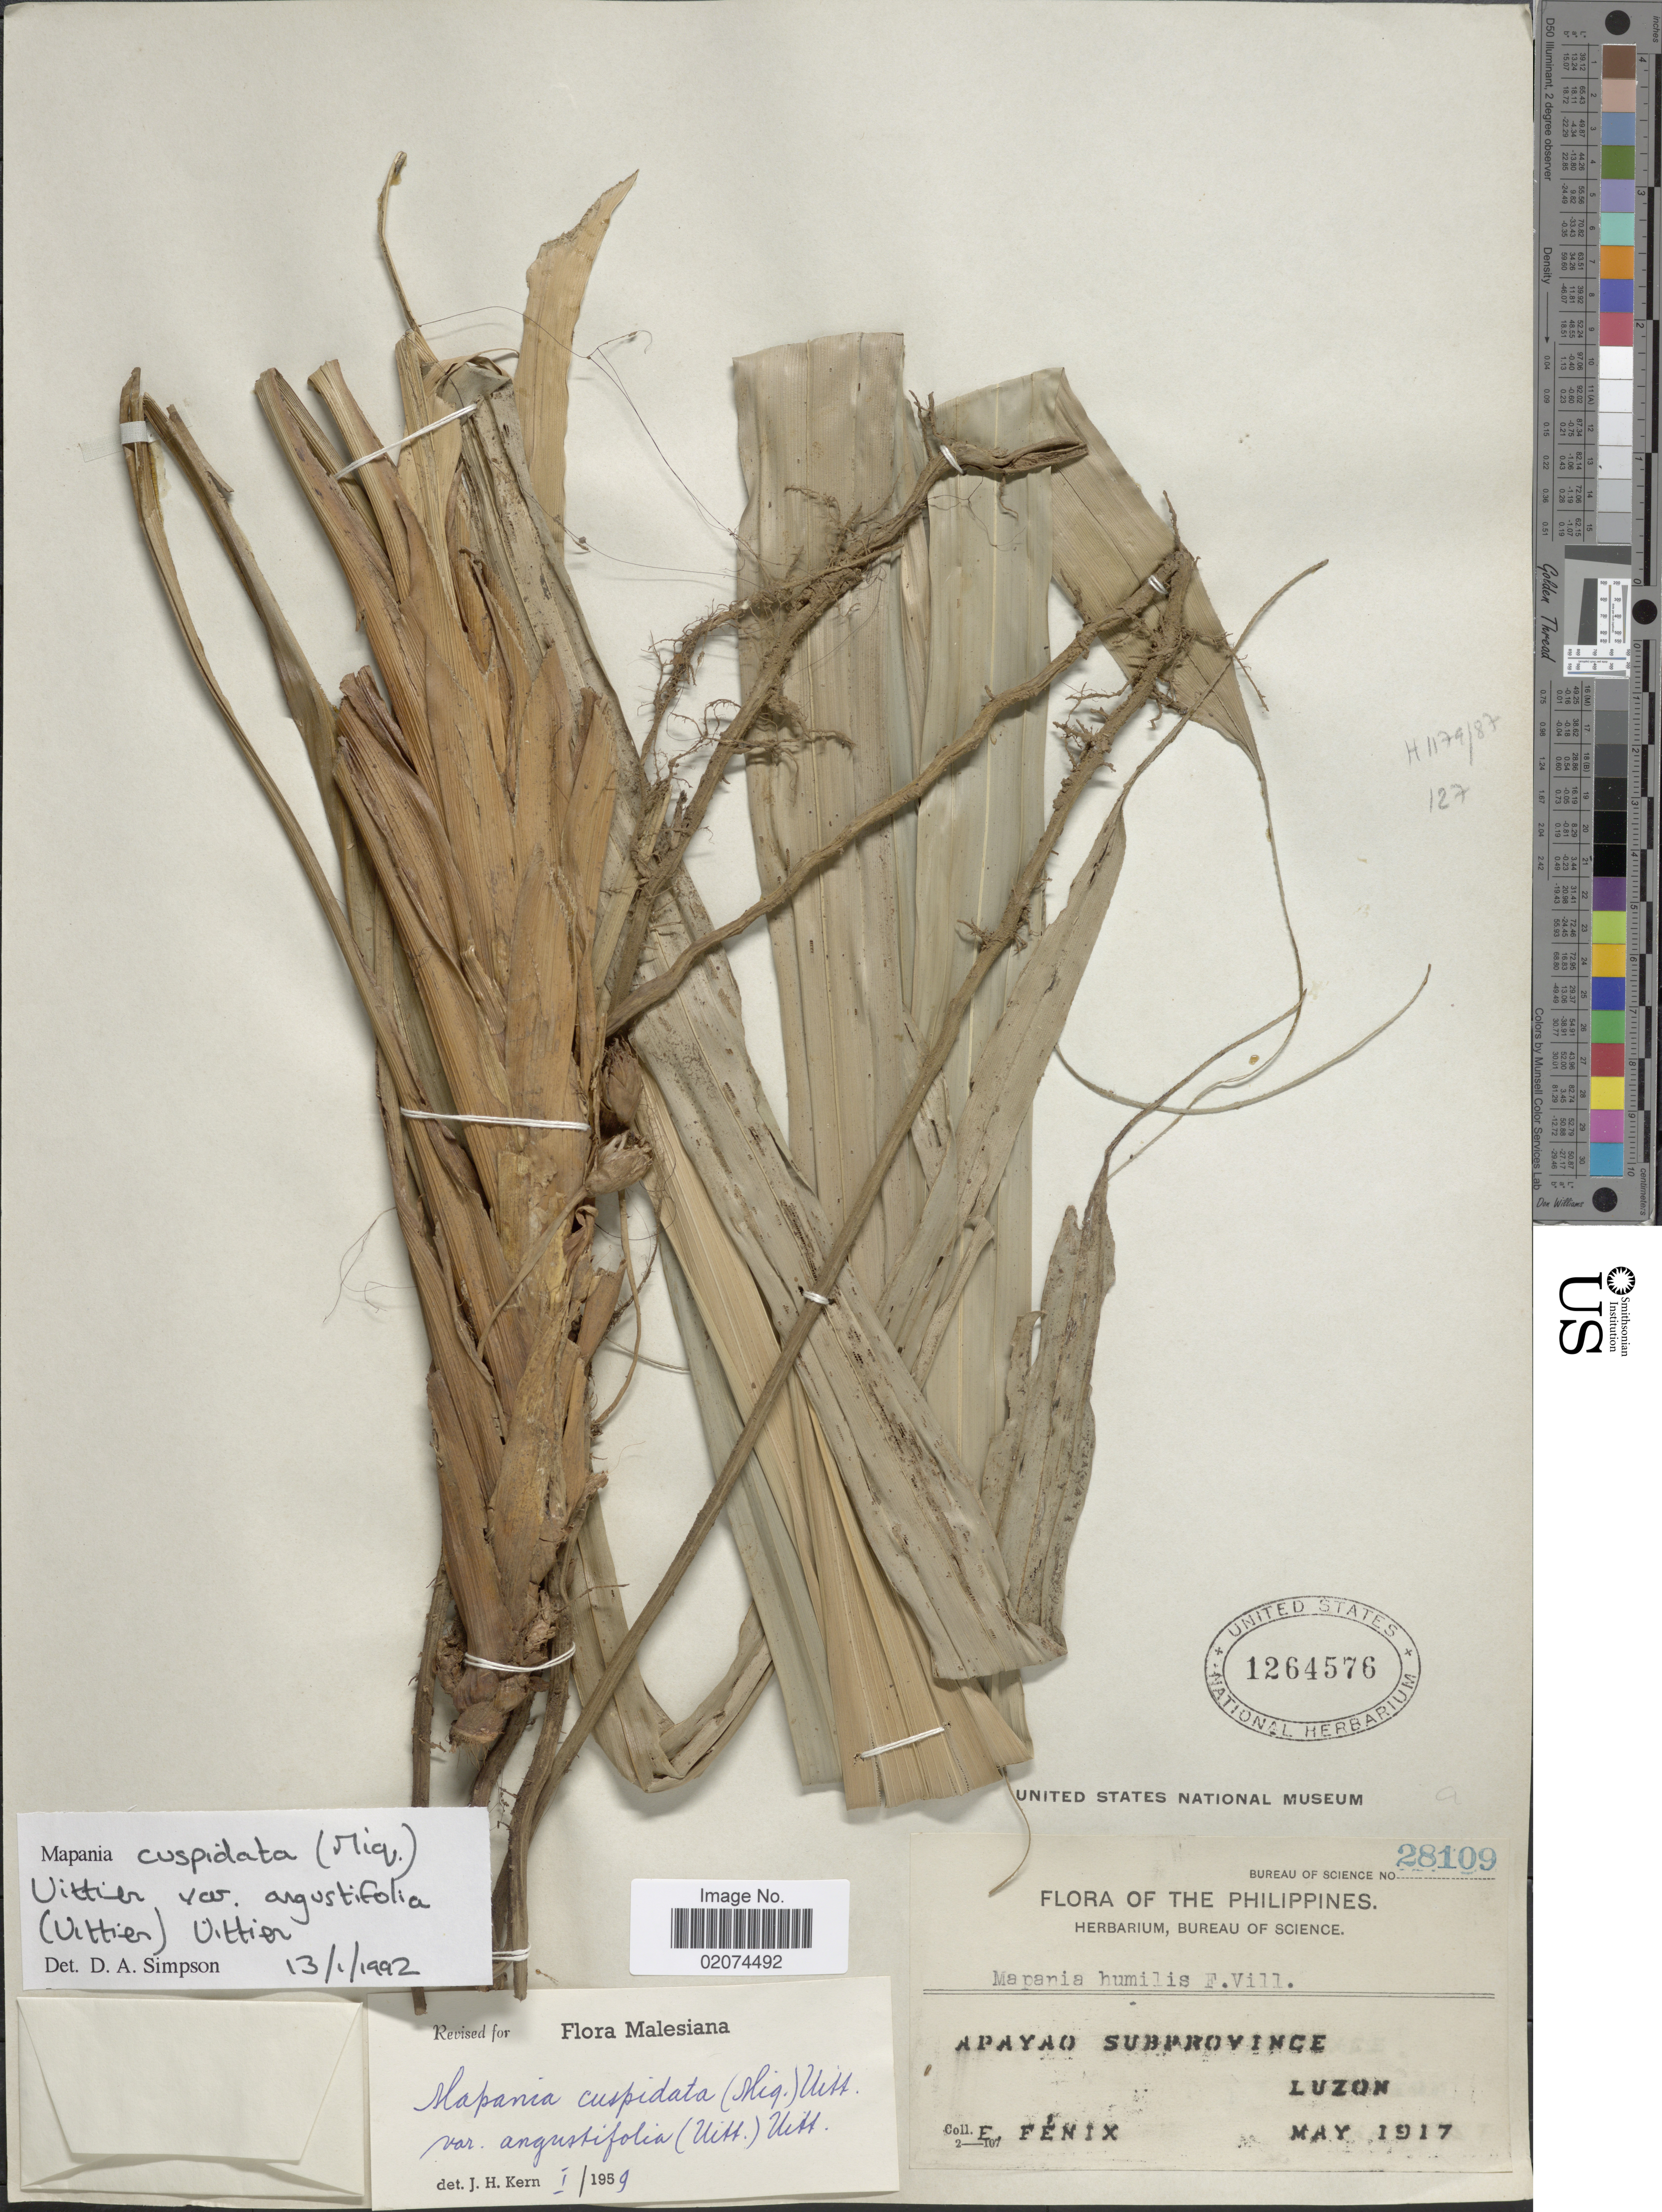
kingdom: Plantae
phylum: Tracheophyta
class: Liliopsida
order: Poales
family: Cyperaceae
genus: Mapania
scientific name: Mapania cuspidata var. angustifolia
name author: (Uittien) Uittien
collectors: E. Fénix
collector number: Bureau of Science28109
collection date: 1917-05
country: Philippines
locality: Apayao subprovince, Luzon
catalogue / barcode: US 1264576